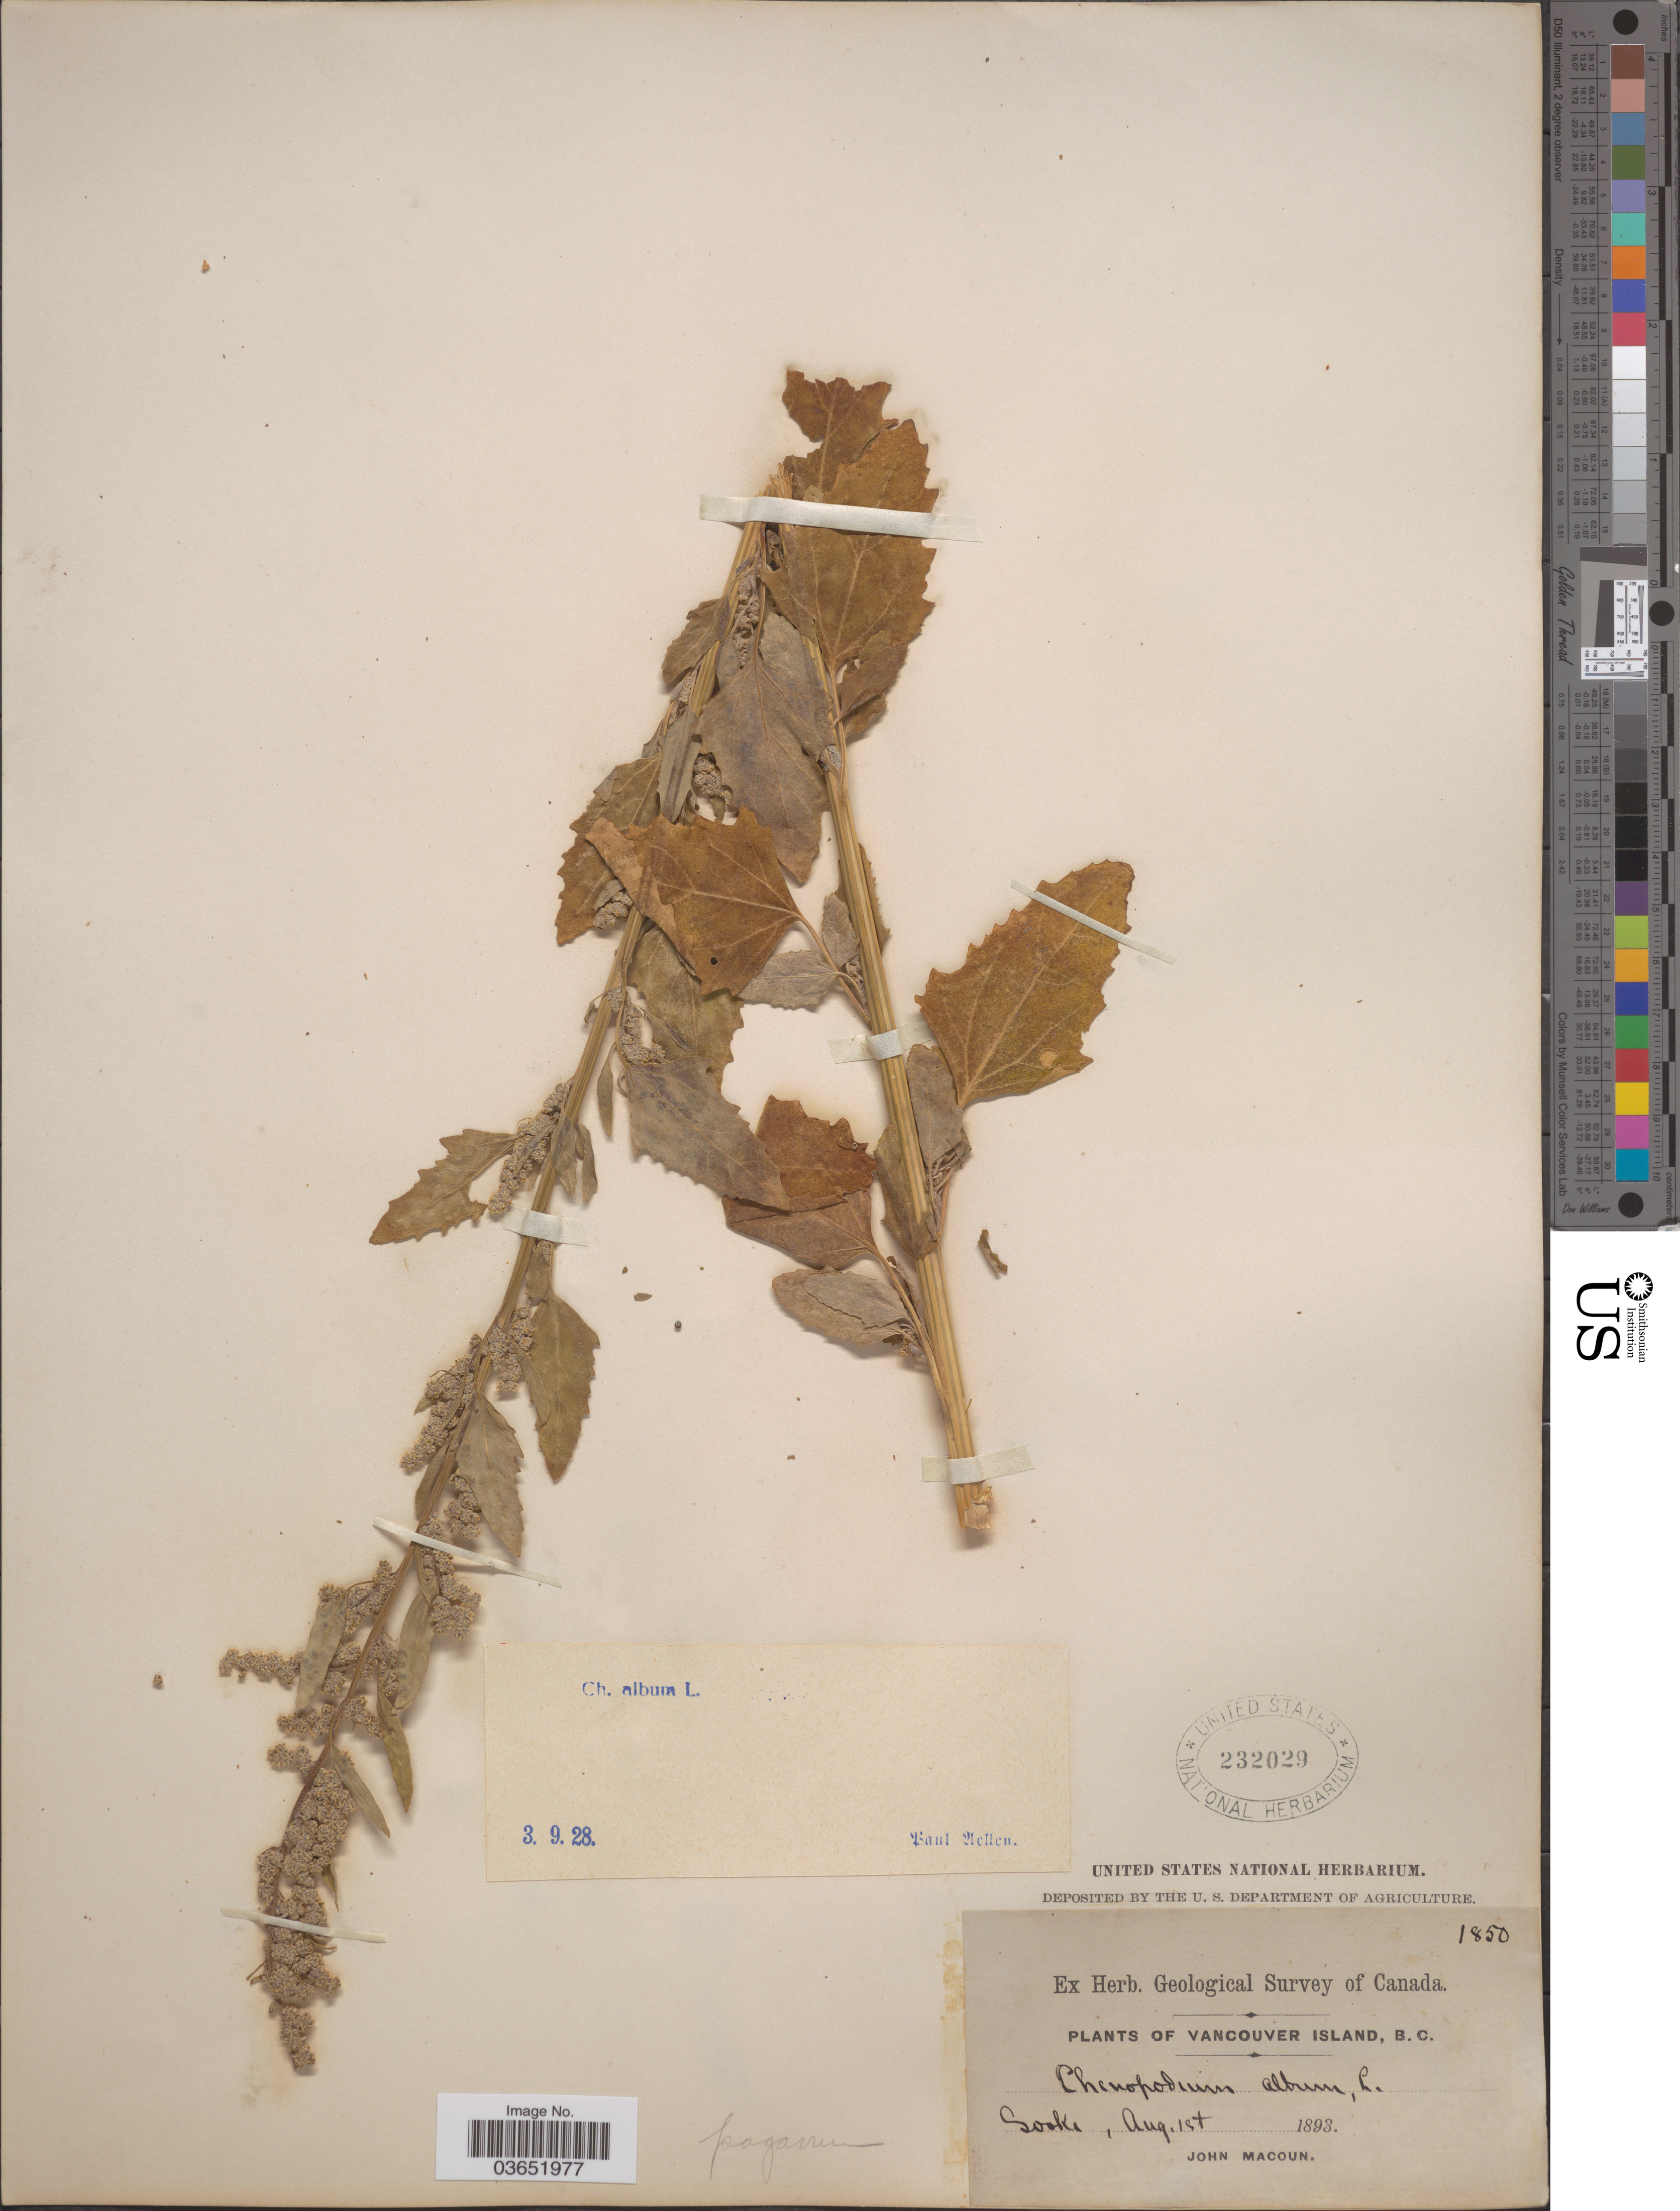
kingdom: Plantae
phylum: Tracheophyta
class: Magnoliopsida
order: Caryophyllales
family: Amaranthaceae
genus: Chenopodium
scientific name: Chenopodium album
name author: L.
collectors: J. Macoun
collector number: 1850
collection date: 1893-08-01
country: Canada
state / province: British Columbia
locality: Vancouver Island. Sooke.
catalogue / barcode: US 232029